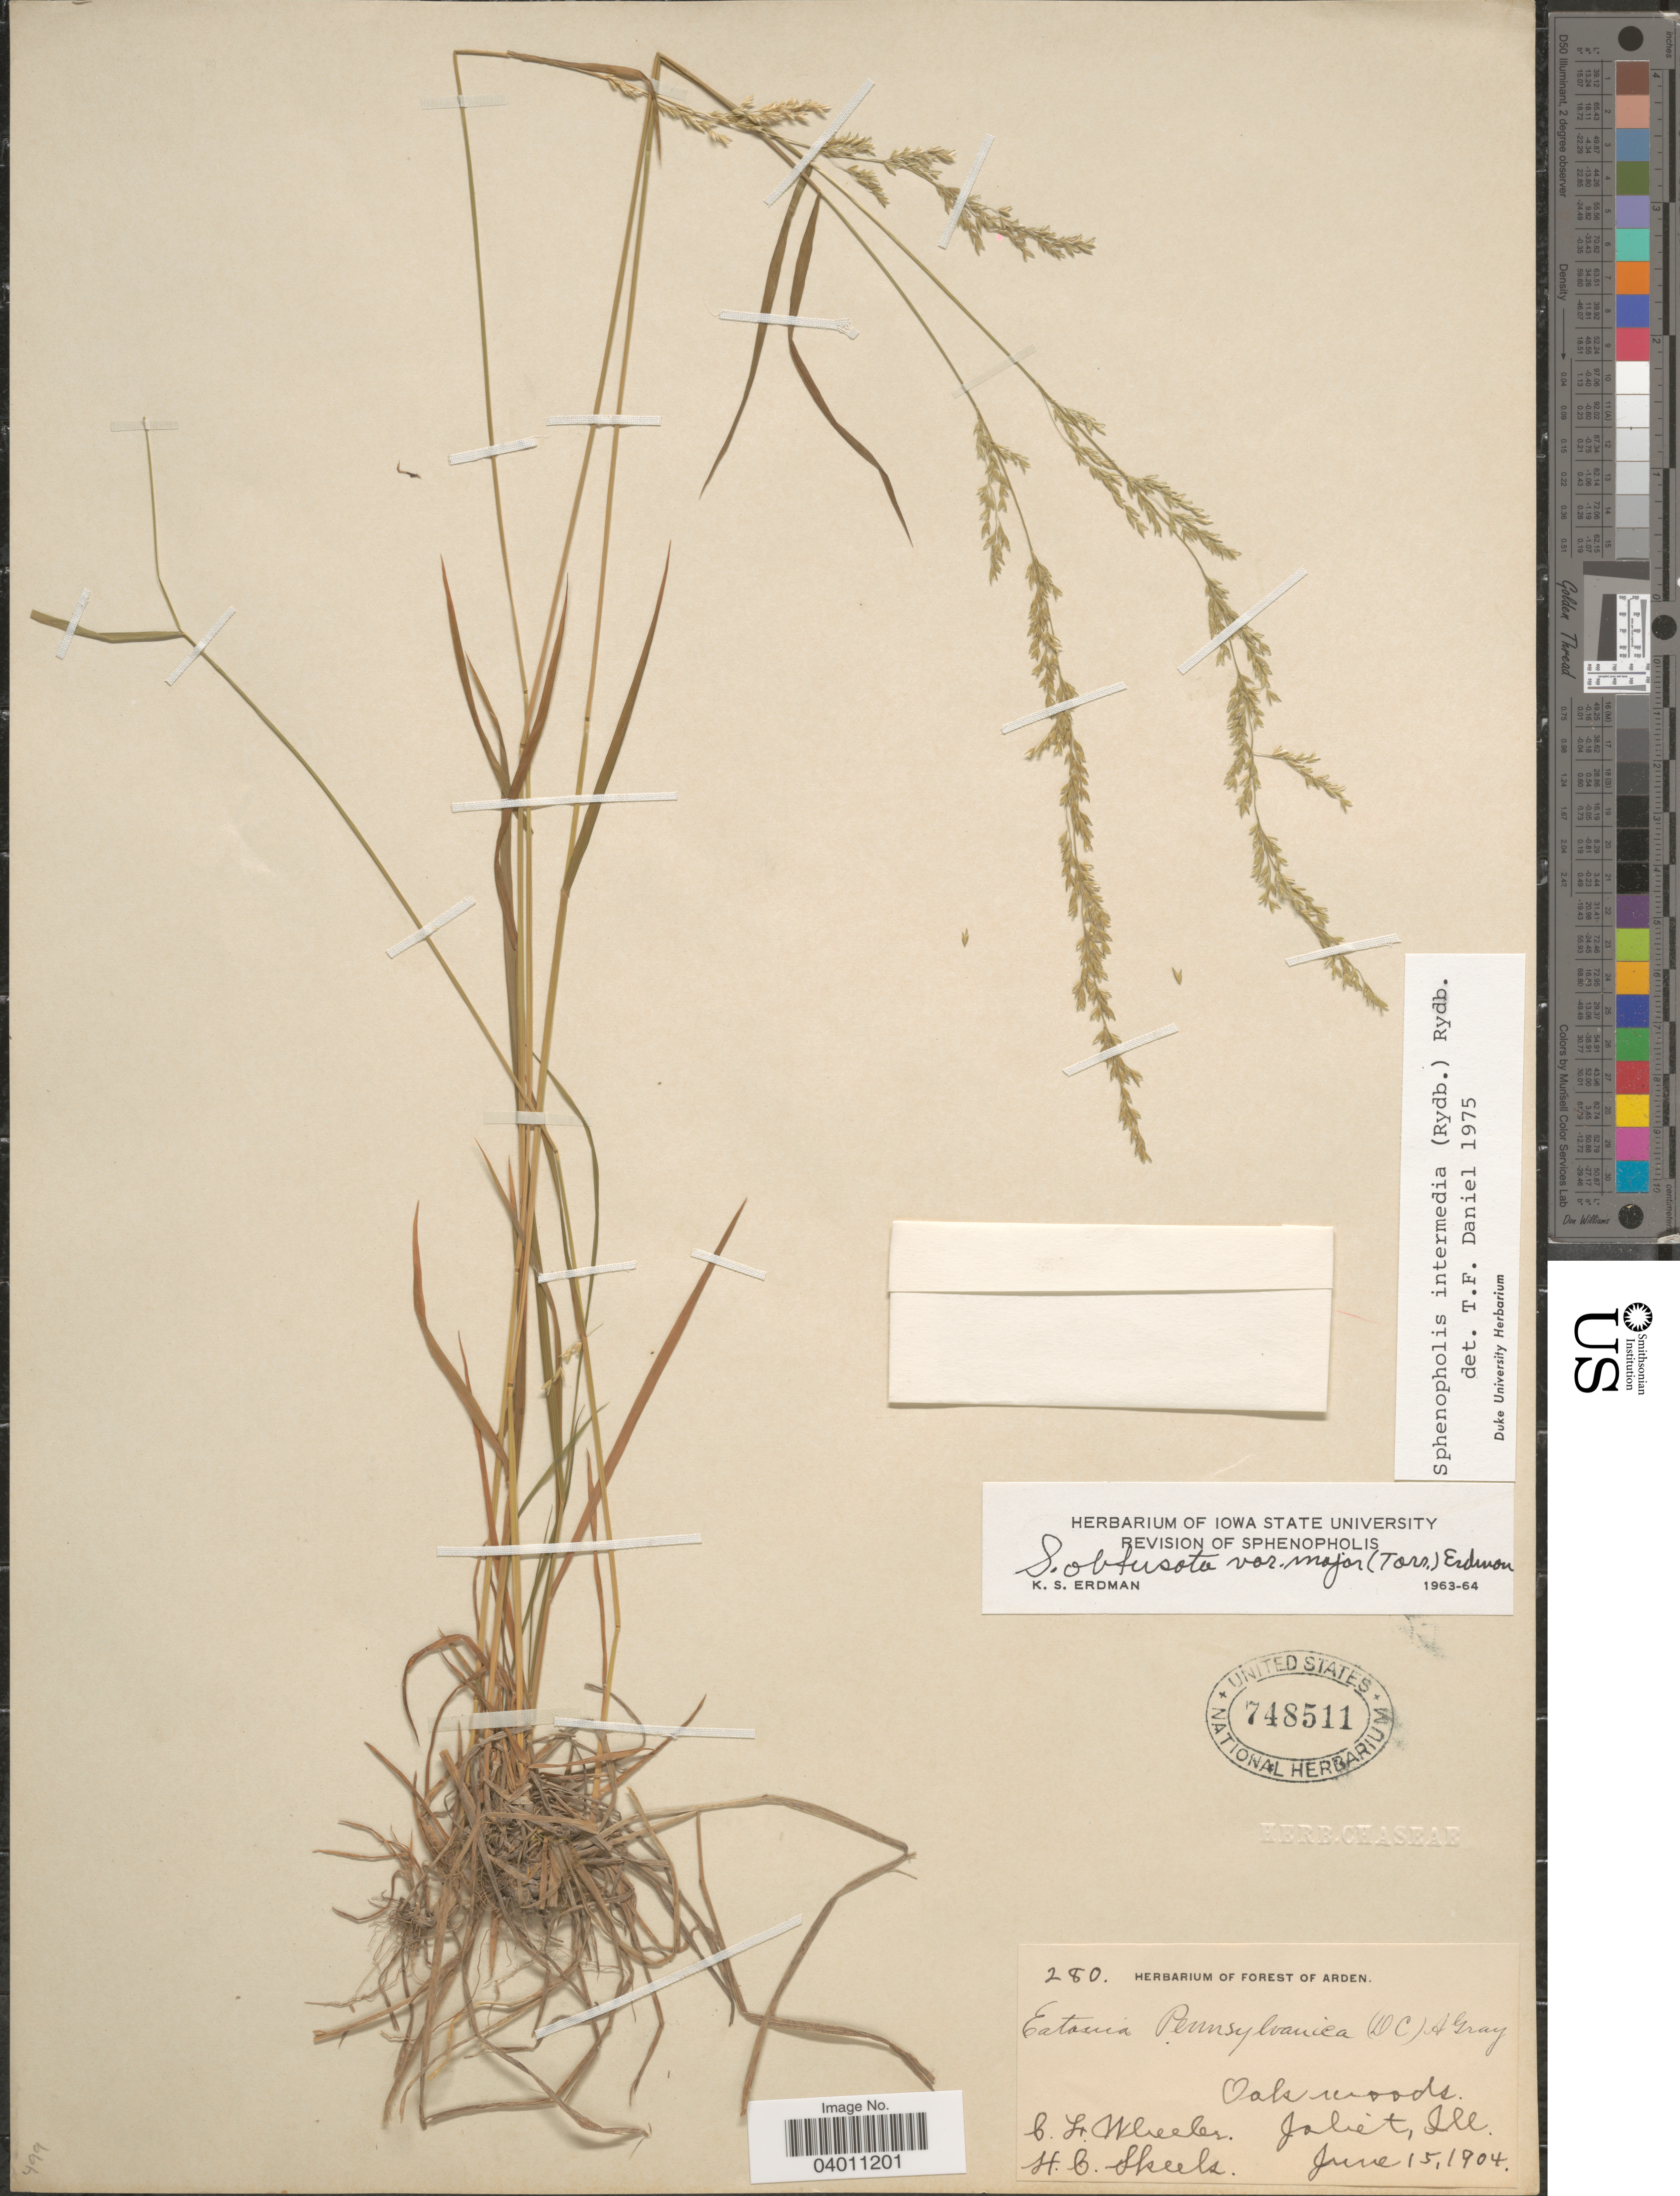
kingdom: Plantae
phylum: Tracheophyta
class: Liliopsida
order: Poales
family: Poaceae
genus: Sphenopholis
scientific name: Sphenopholis intermedia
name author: (Rydb.) Rydb.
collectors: C. Wheeler & H. Skeels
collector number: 280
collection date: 1904-06-15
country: United States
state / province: Illinois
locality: Joliet.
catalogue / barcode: US 748511